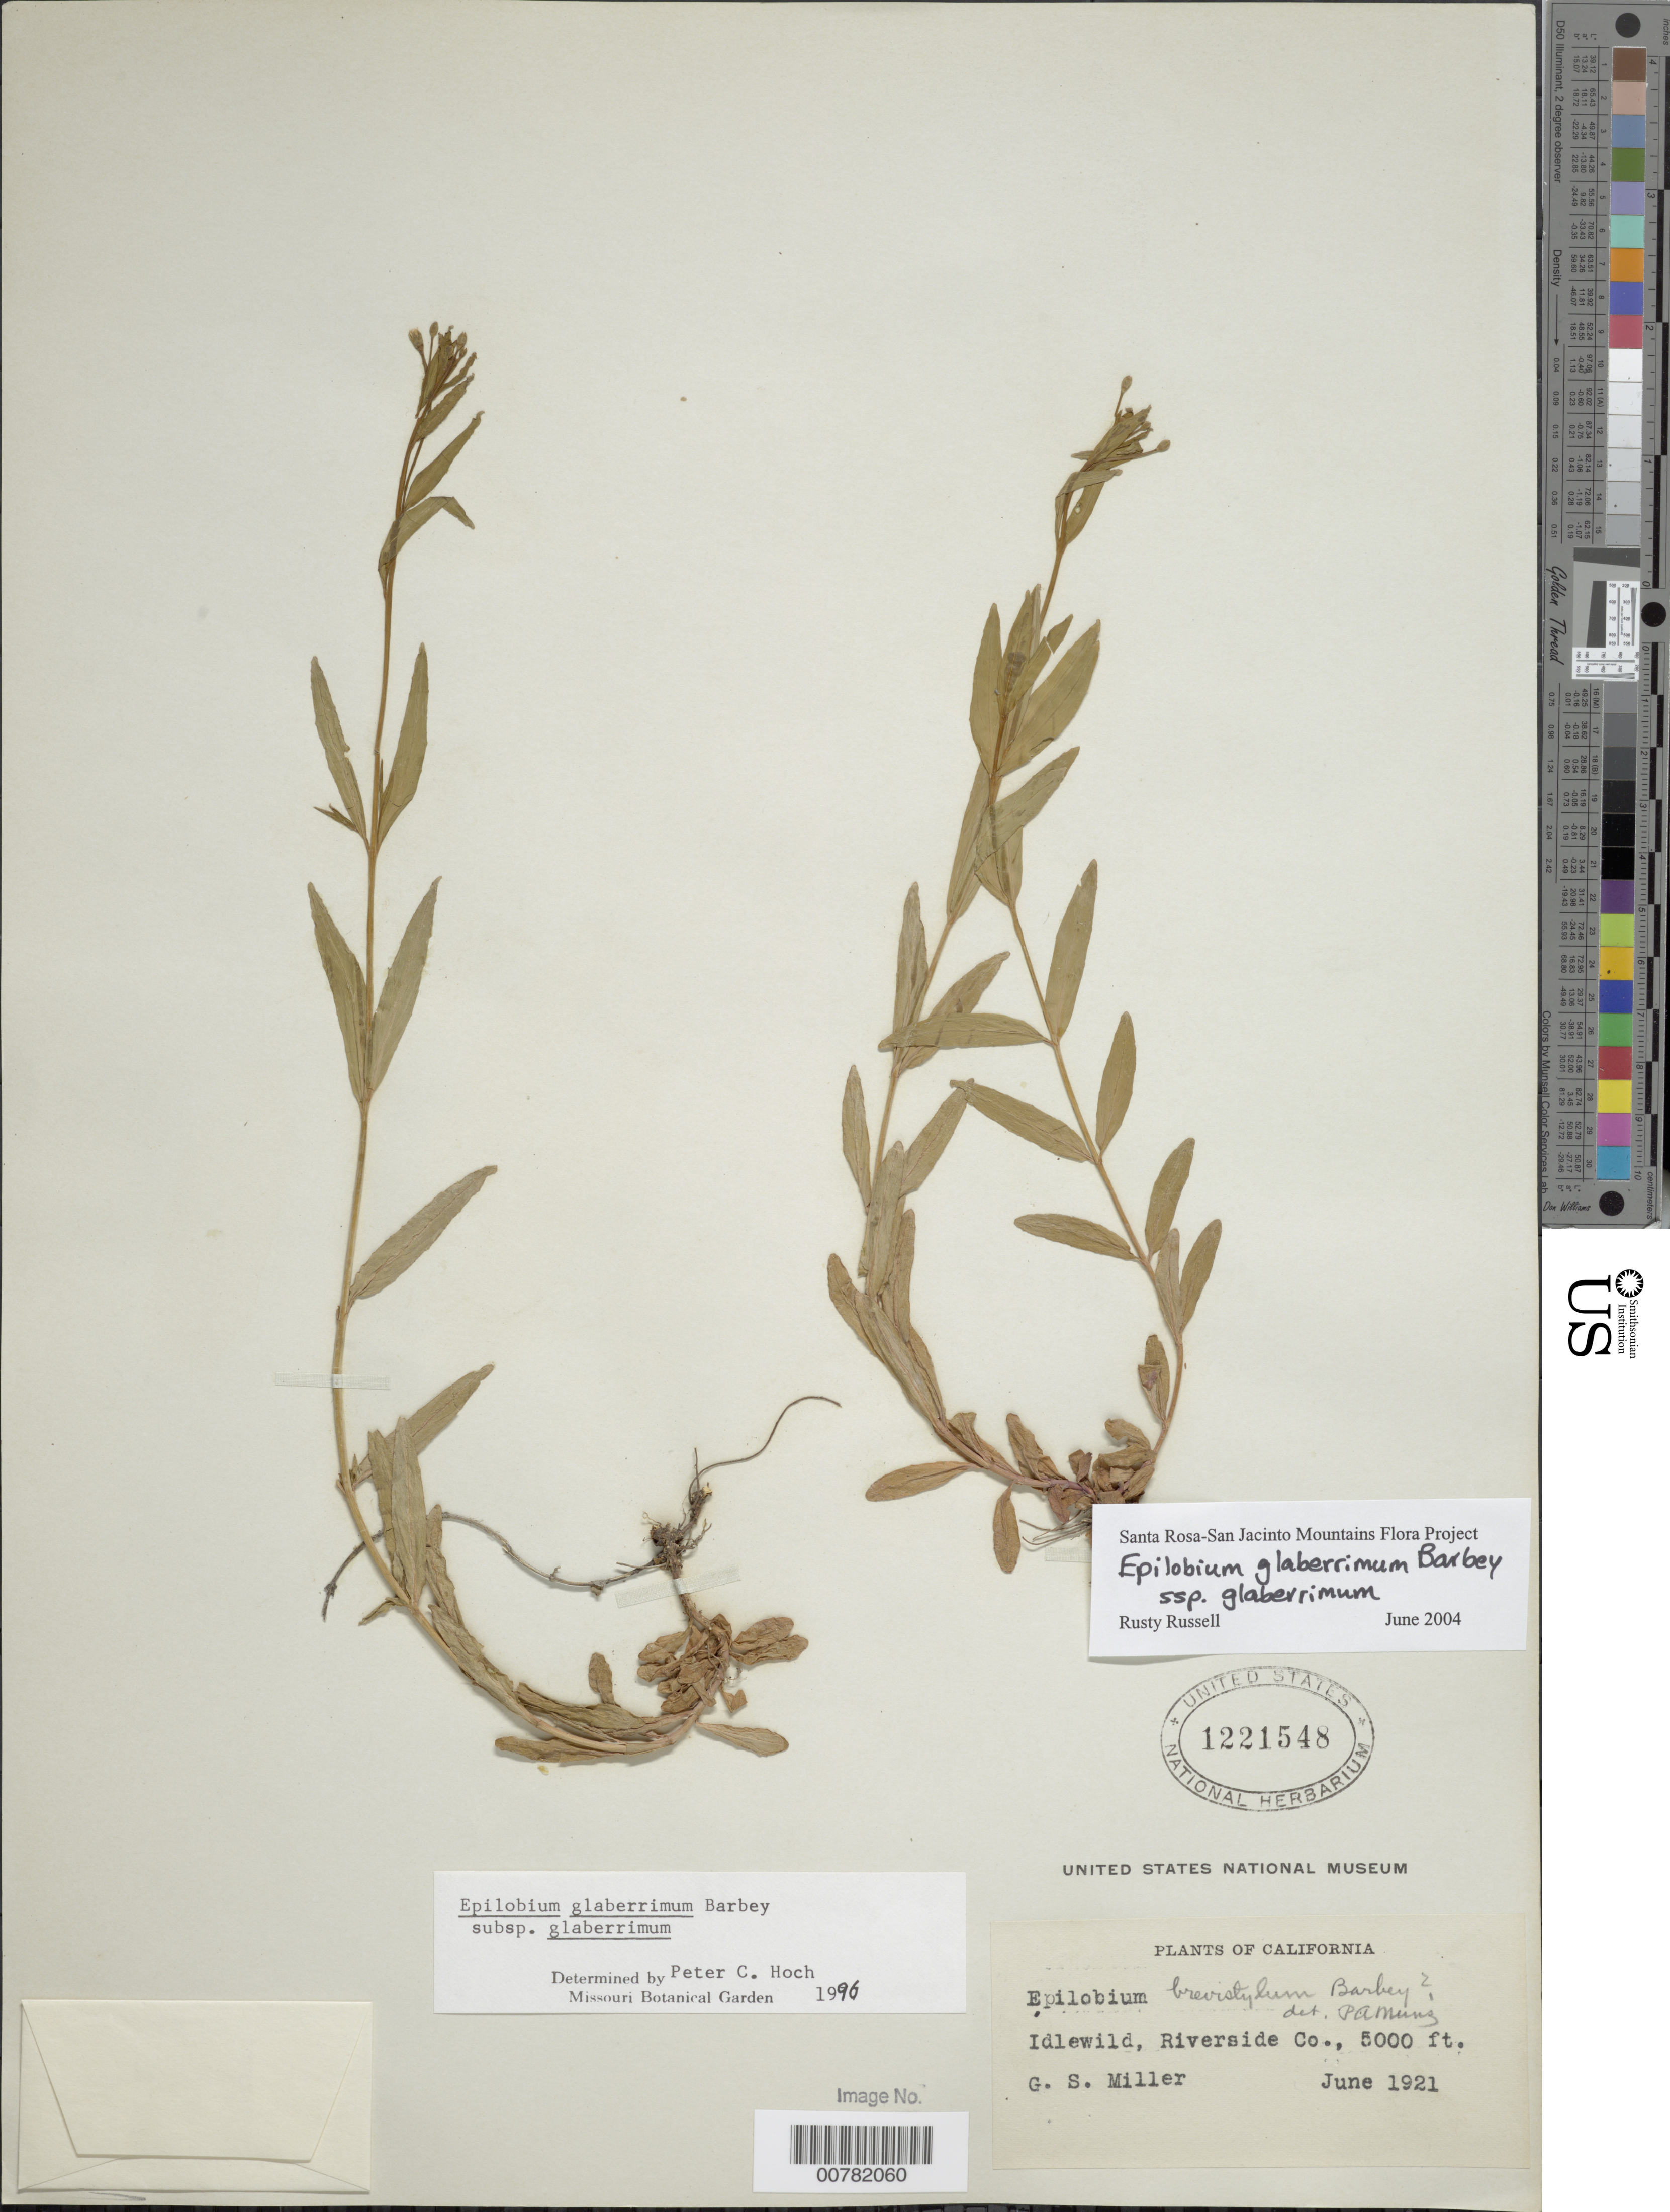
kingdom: Plantae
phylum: Tracheophyta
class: Magnoliopsida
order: Myrtales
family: Onagraceae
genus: Epilobium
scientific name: Epilobium glaberrimum subsp. glaberrimum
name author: Barbey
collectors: G. S. Miller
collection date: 1921-06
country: United States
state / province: California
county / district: Riverside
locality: Idlewild, Riverside Co.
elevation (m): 1524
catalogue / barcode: US 1221548